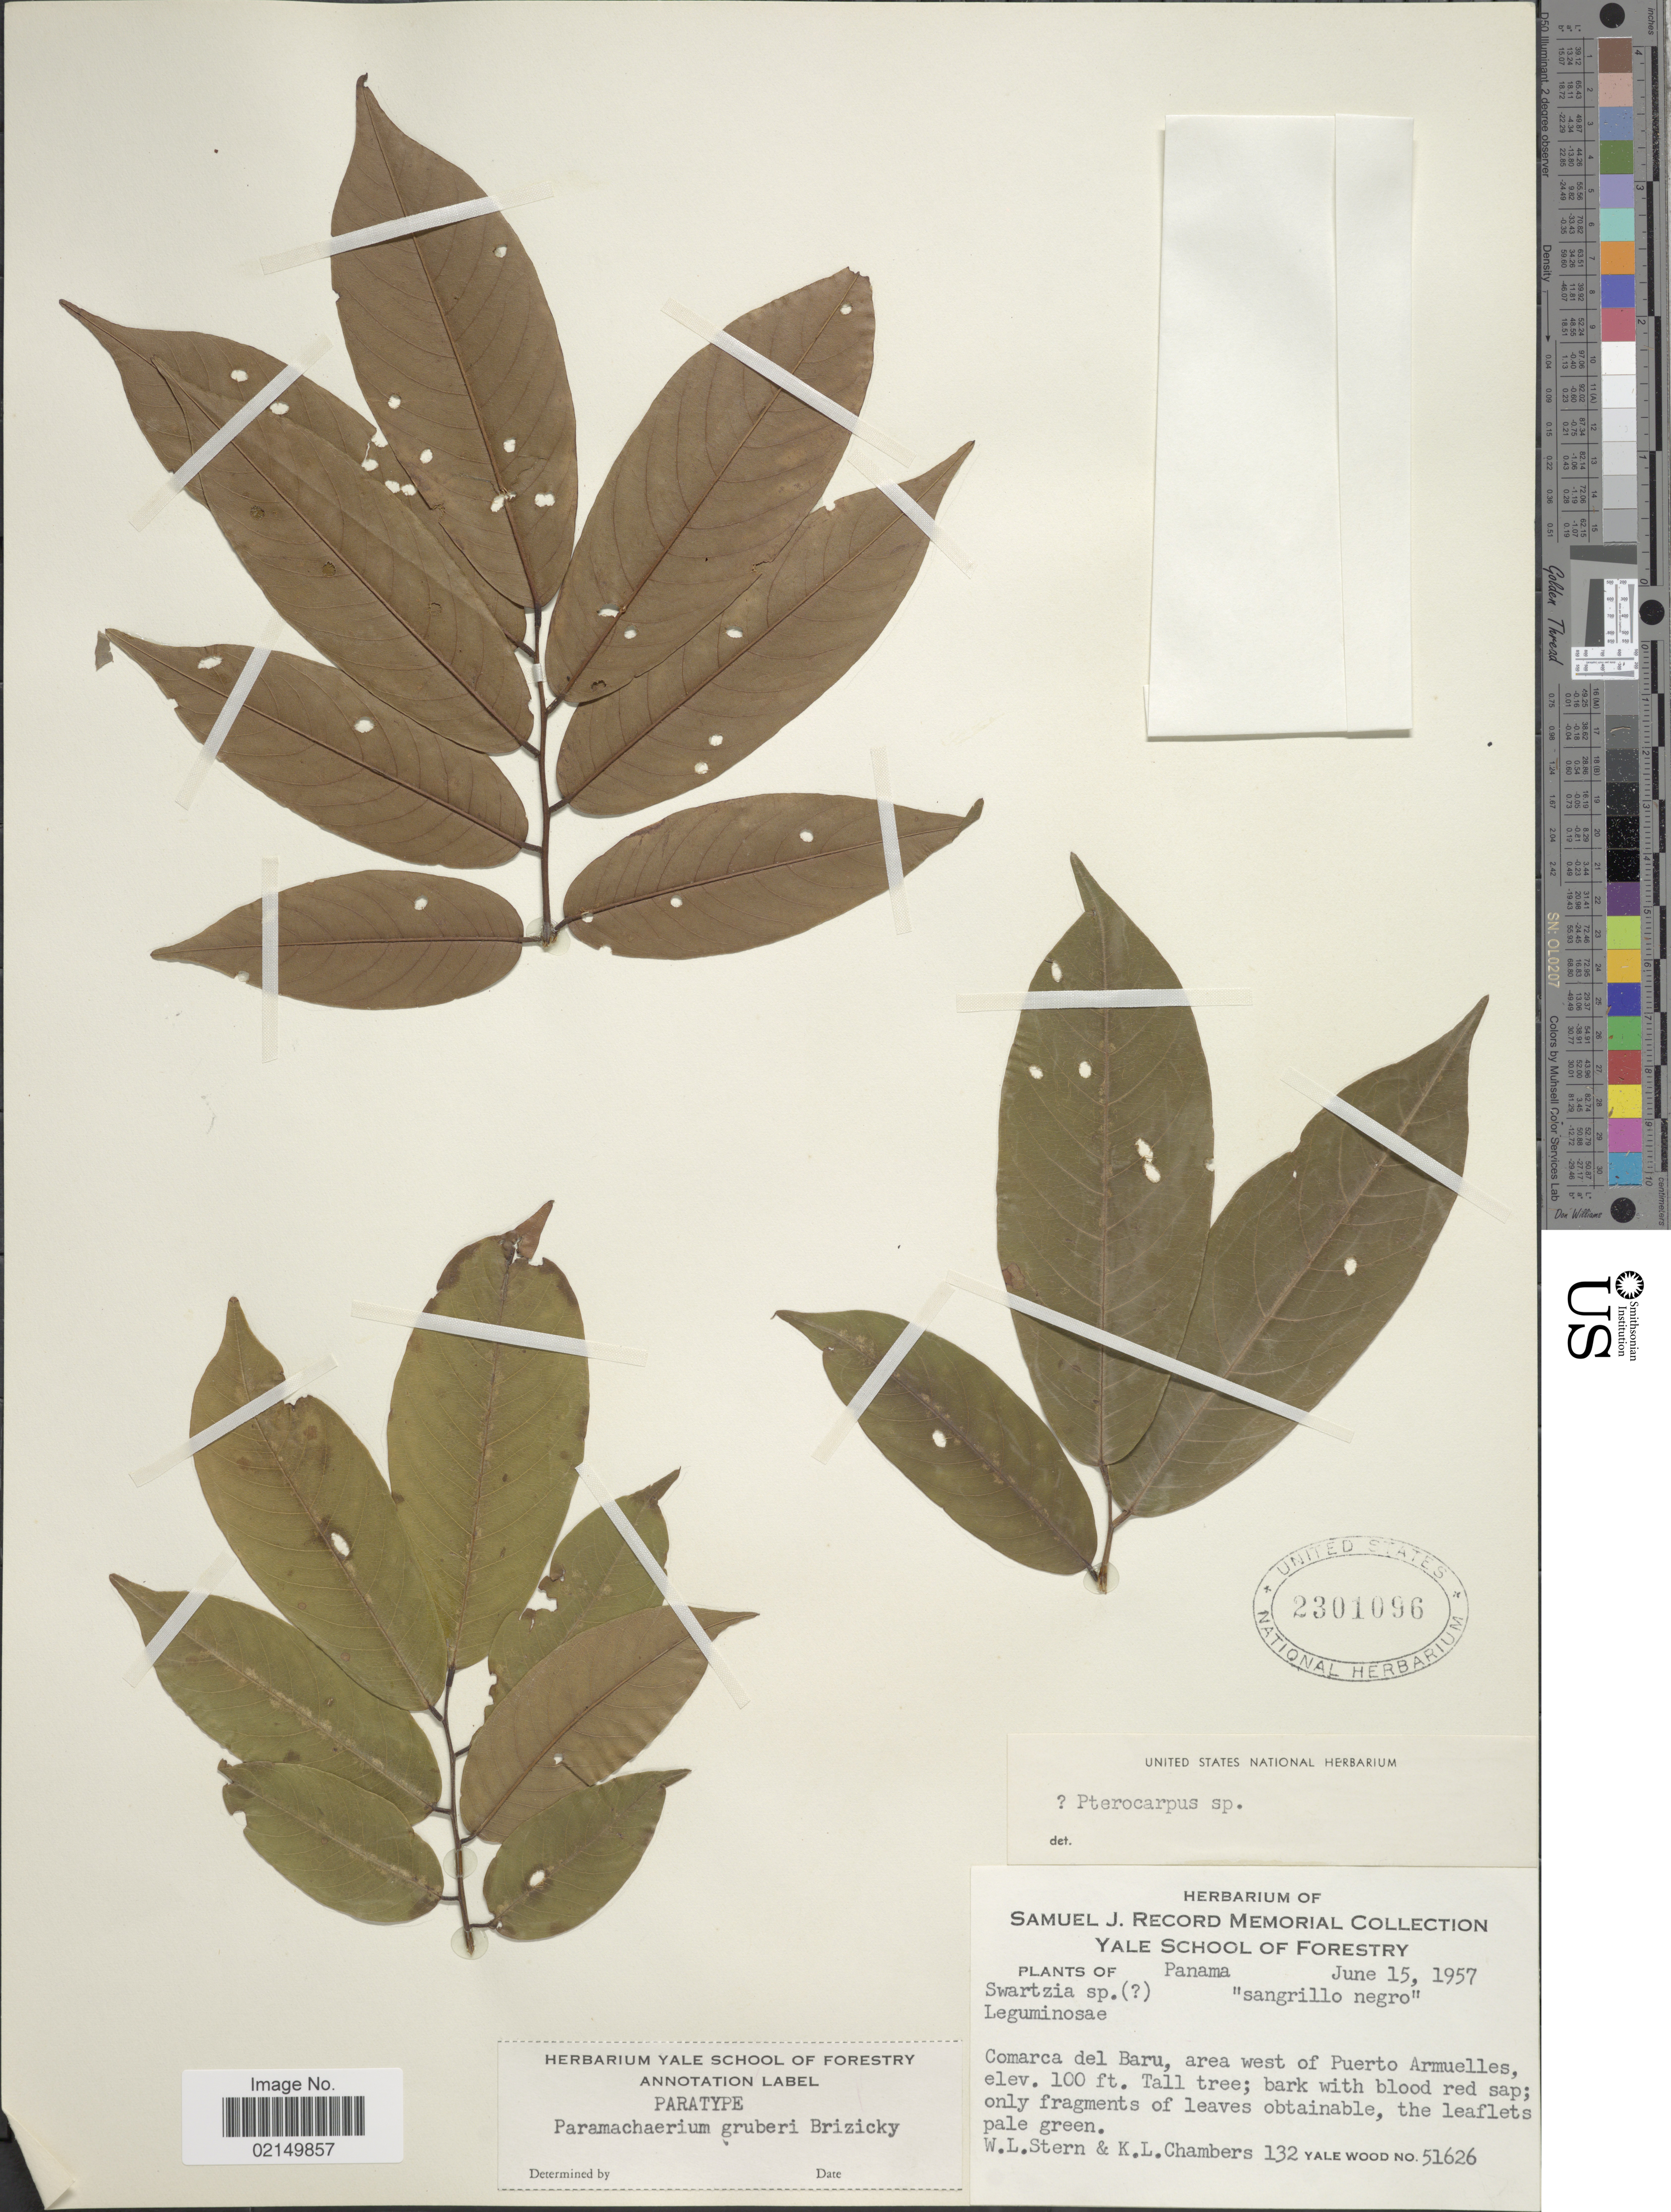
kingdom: Plantae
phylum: Tracheophyta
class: Magnoliopsida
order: Fabales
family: Fabaceae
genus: Paramachaerium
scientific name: Paramachaerium gruberi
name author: Brizicky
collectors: W. L. Stern, K. Chambers & Y. Wood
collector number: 132/51626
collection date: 1957-06-15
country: Panama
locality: Comarca del Baru, area west of Puerto Armuelles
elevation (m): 30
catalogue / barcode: US 2301096